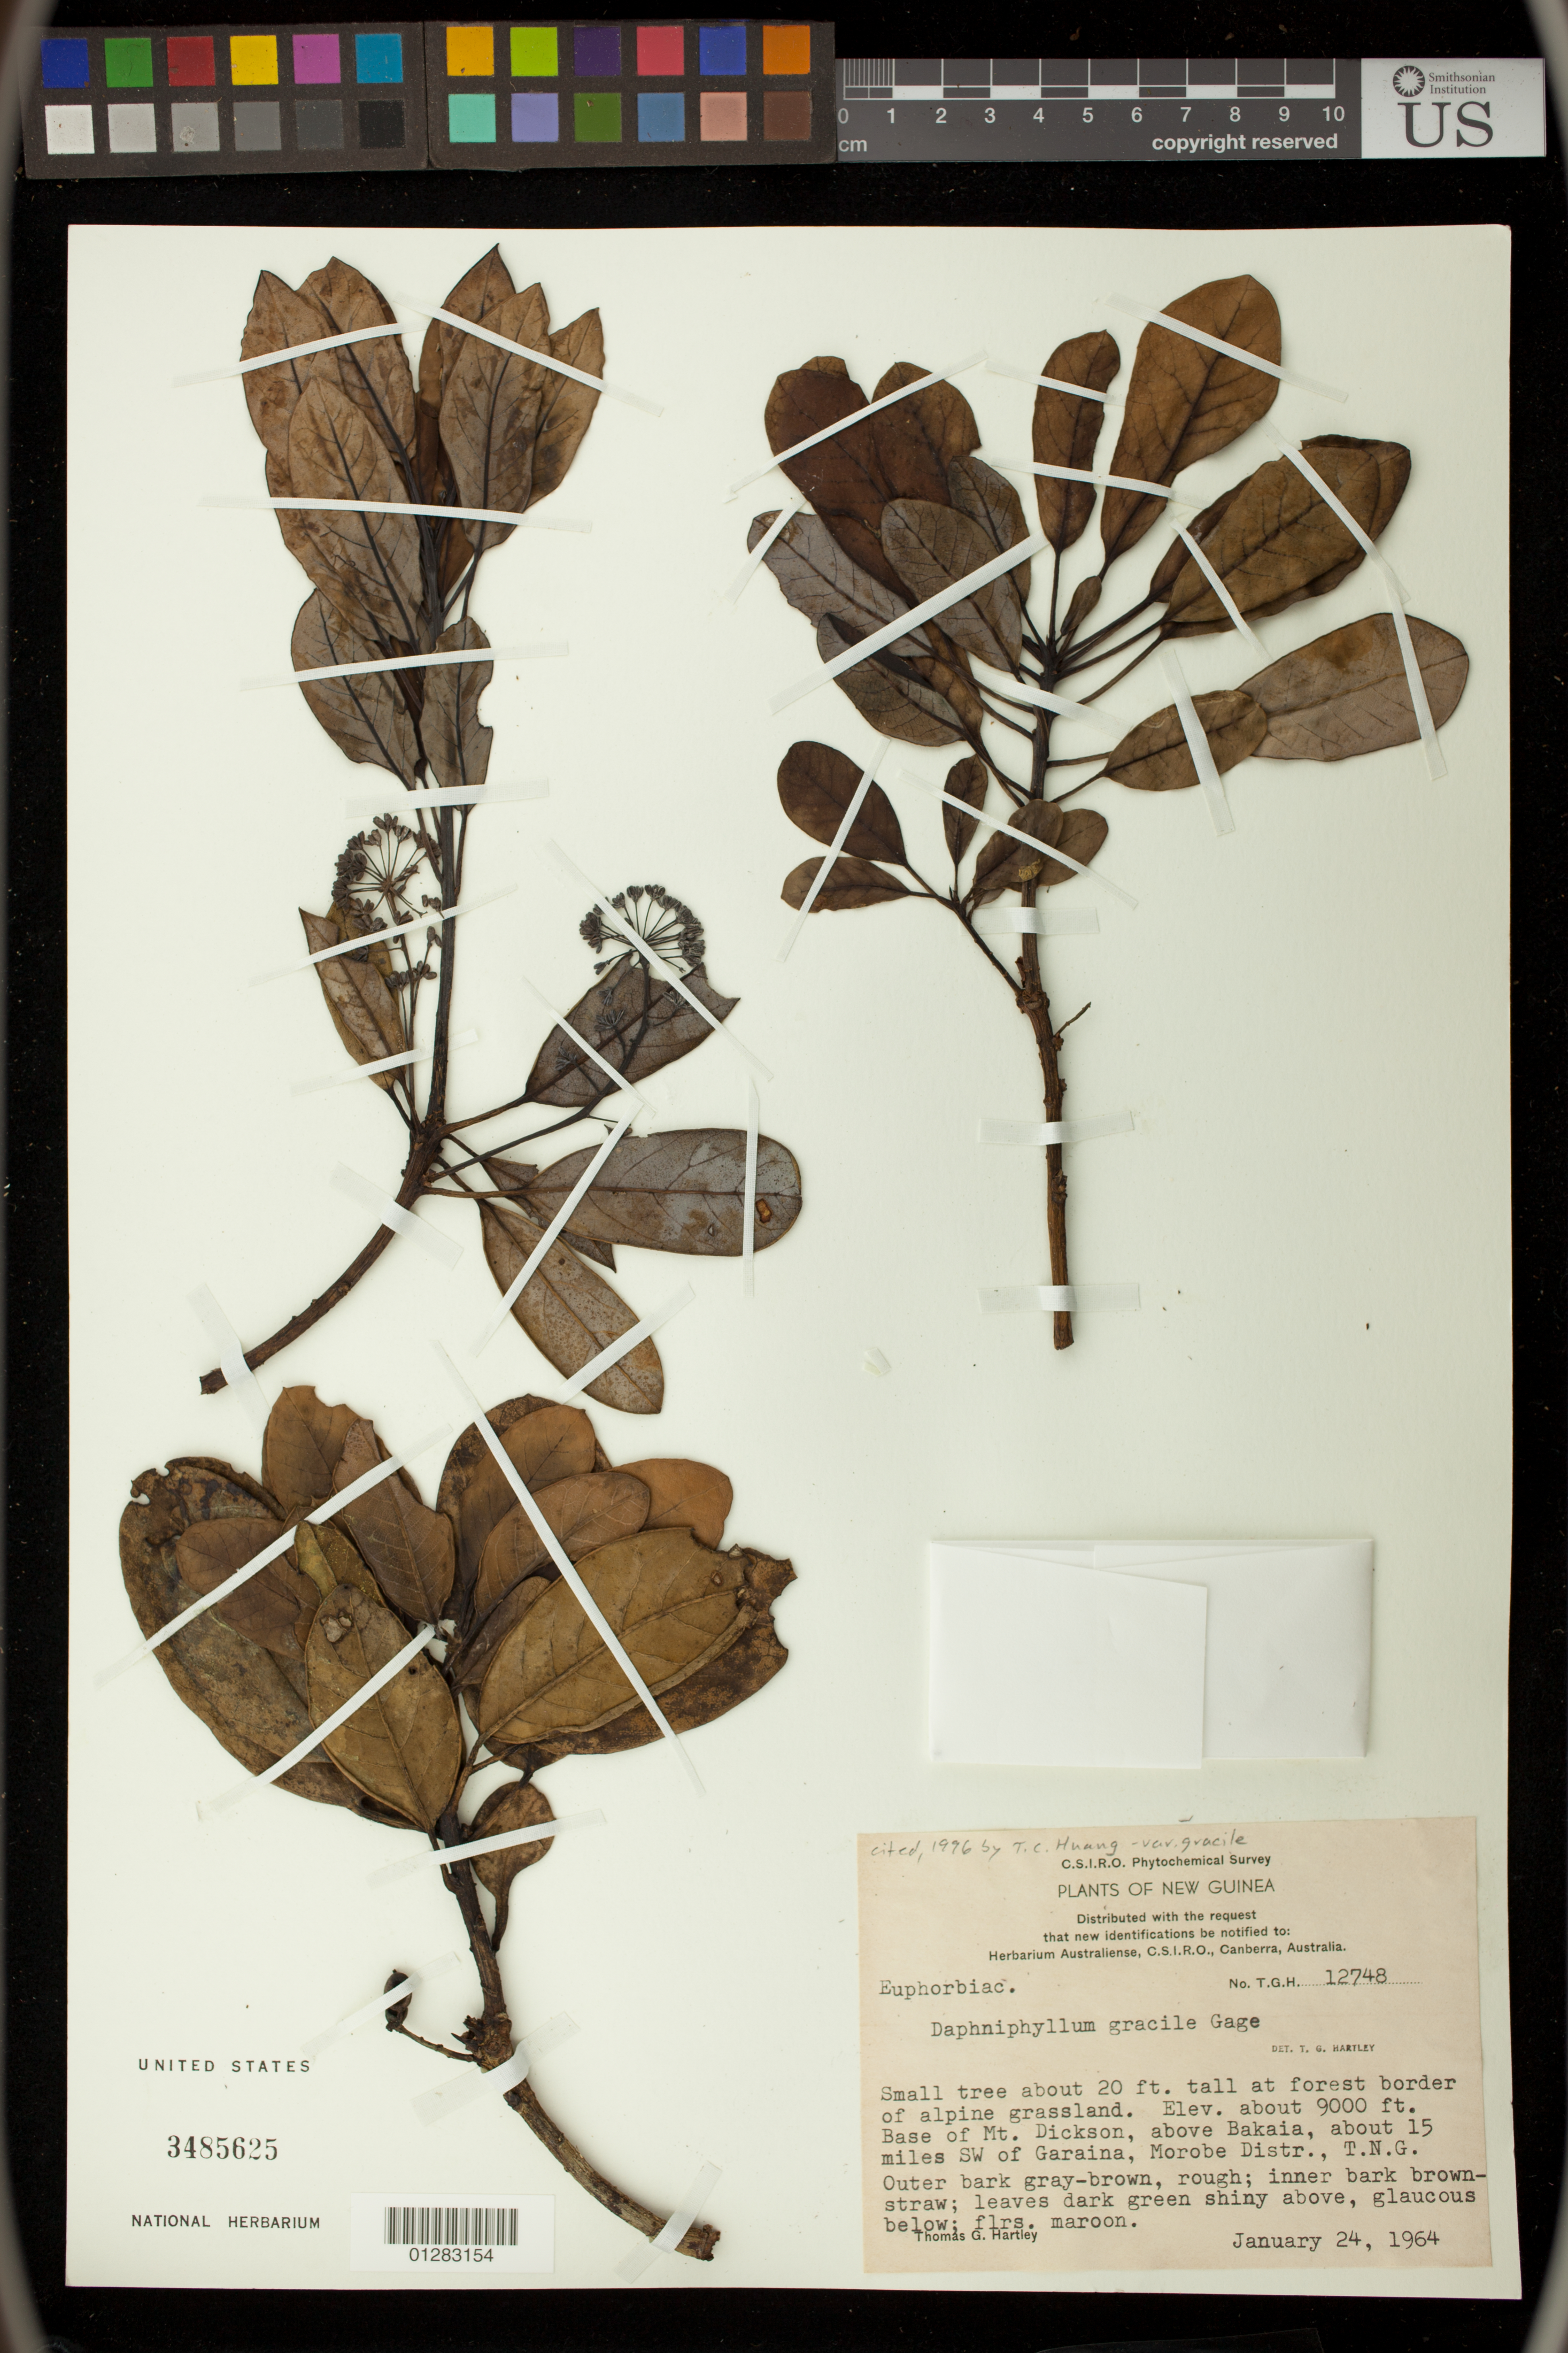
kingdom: Plantae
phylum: Tracheophyta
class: Magnoliopsida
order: Saxifragales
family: Daphniphyllaceae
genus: Daphniphyllum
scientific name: Daphniphyllum gracile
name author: Gage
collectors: T. G. Hartley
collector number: T.G.H. 12748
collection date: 1964-01-24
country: Papua New Guinea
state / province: Morobe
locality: Base of Mt. Dickson, Above Bakaia, about 15 miles SW of Garaina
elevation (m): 2743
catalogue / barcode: US 3485625